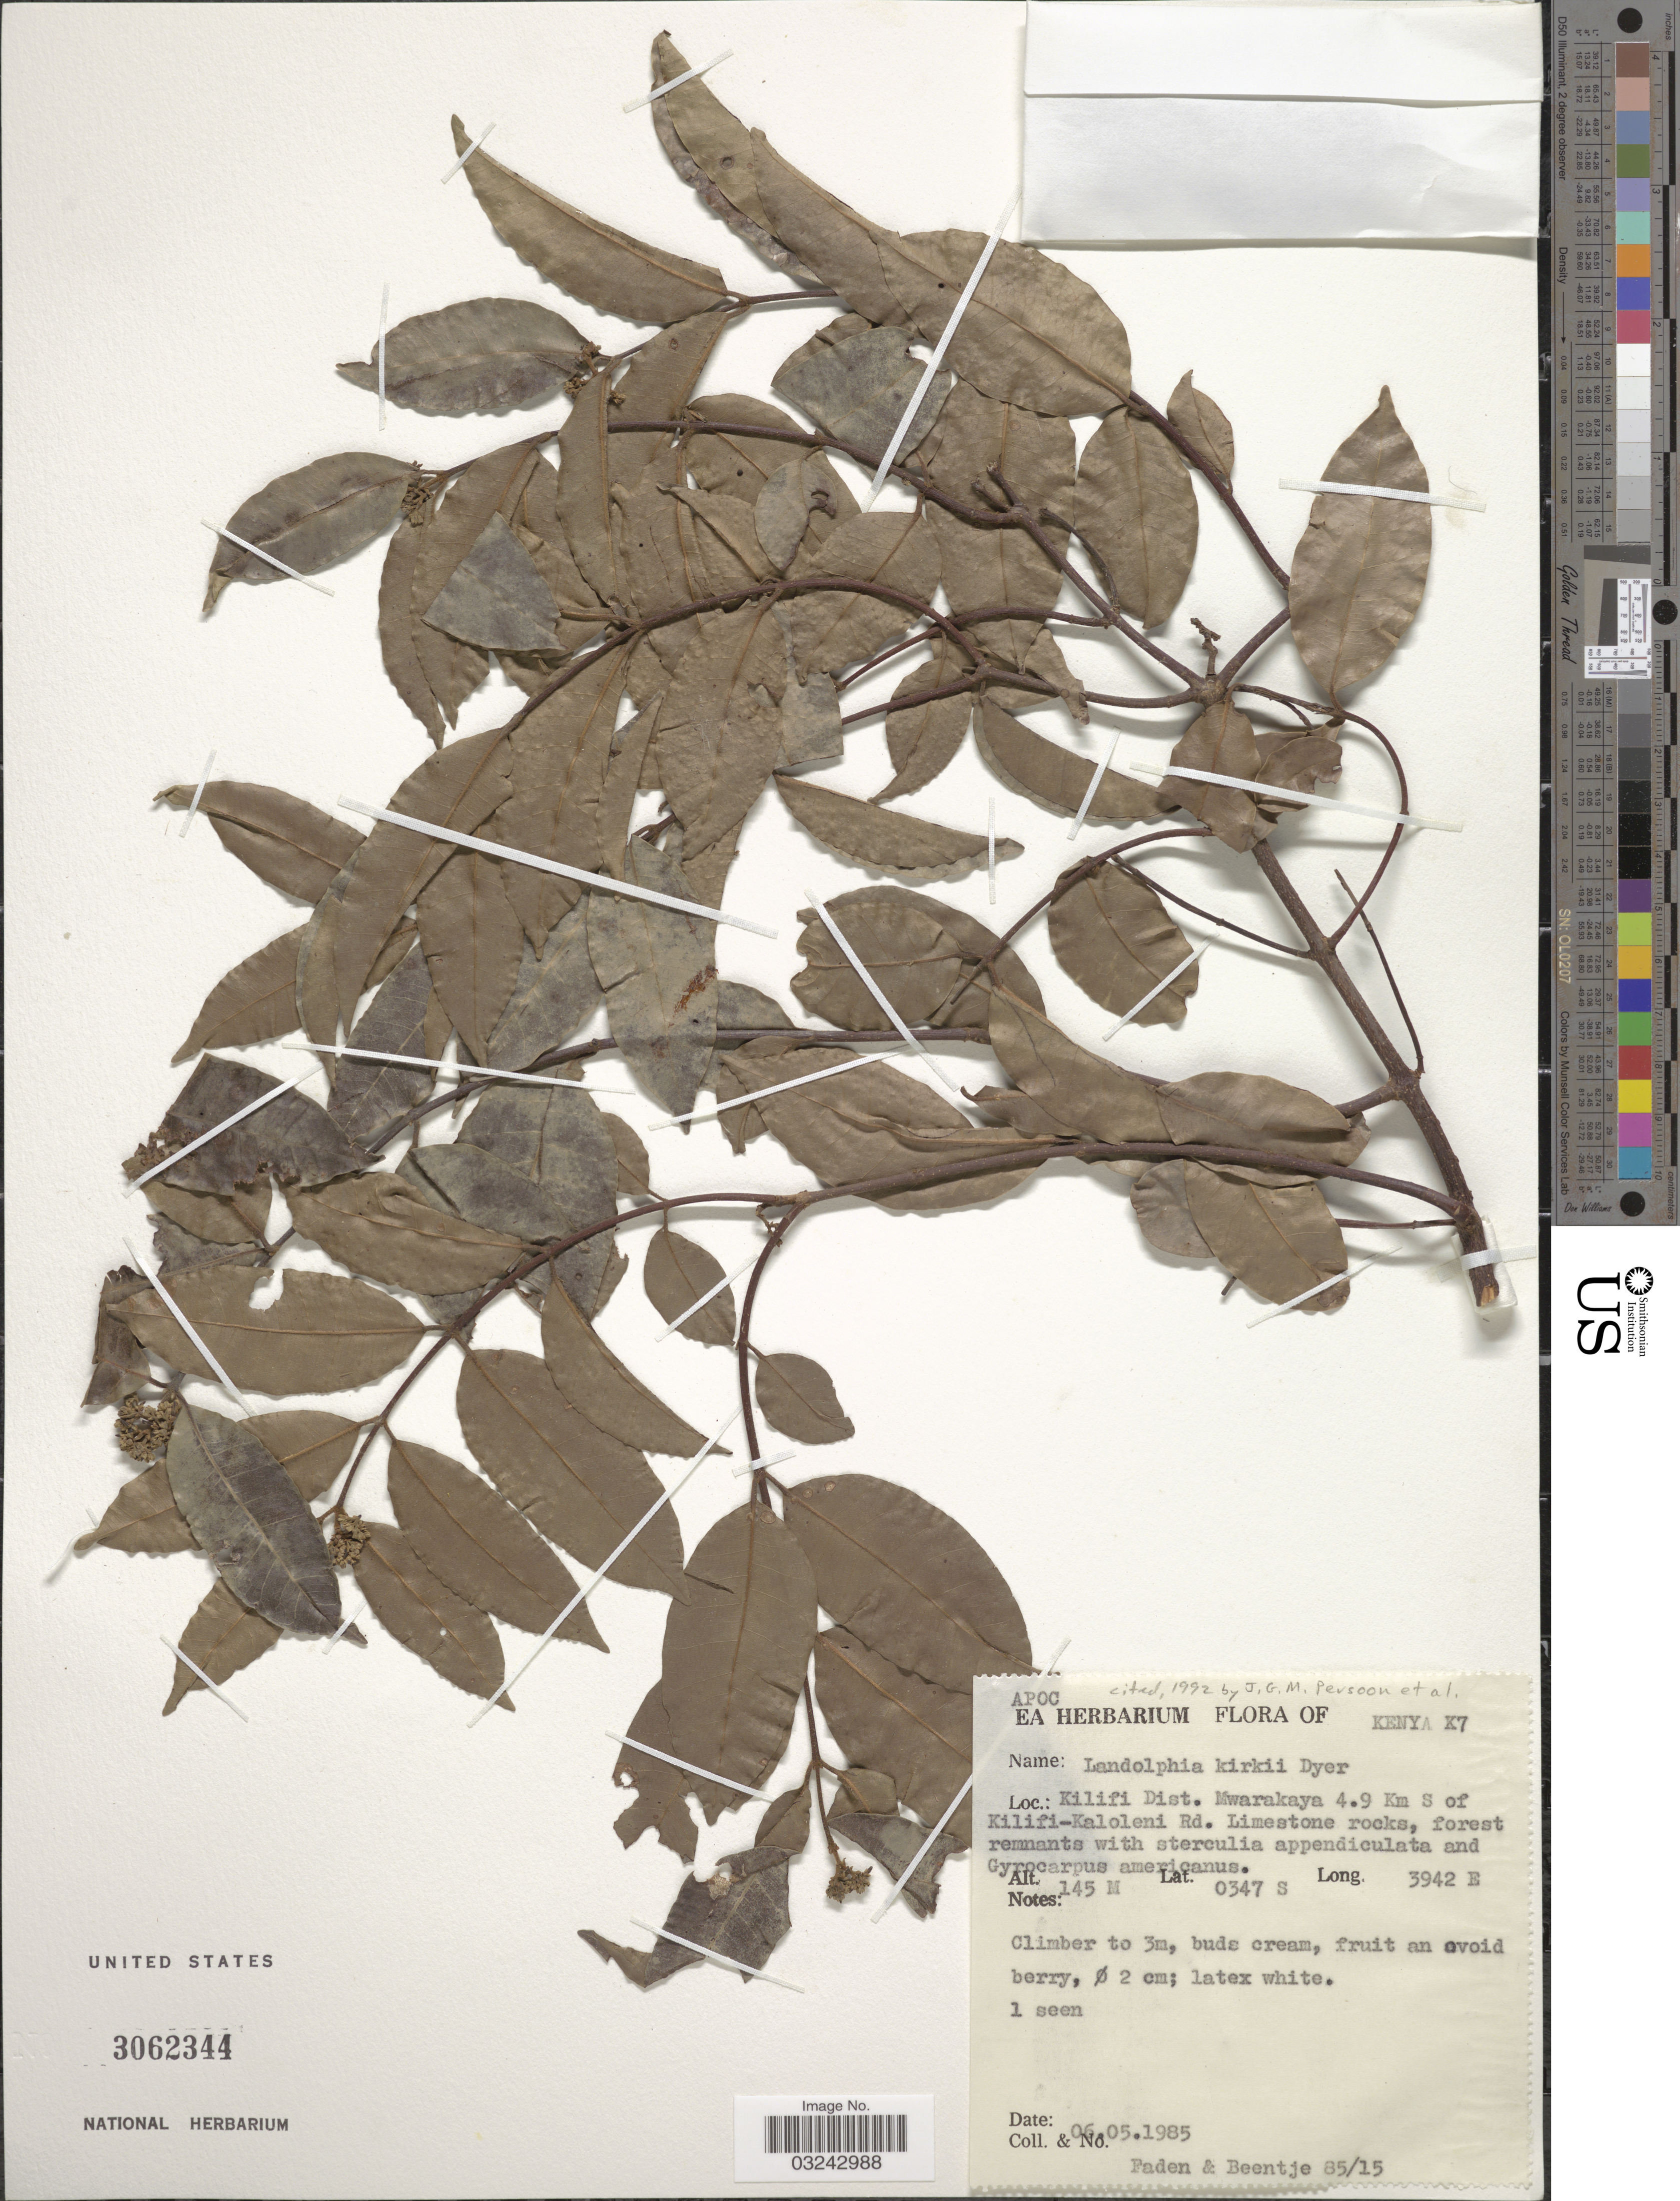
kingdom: Plantae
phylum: Tracheophyta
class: Magnoliopsida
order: Gentianales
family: Apocynaceae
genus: Landolphia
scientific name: Landolphia kirkii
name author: Dyer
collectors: -- Faden & -- Beentje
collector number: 85/15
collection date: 1985-05-06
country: Kenya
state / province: Kilifi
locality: K7, Kilifi Dist. Mwarakaya 4.9 Km S of Kilifi-Kaloleni Rd.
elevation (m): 145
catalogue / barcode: US 3062344